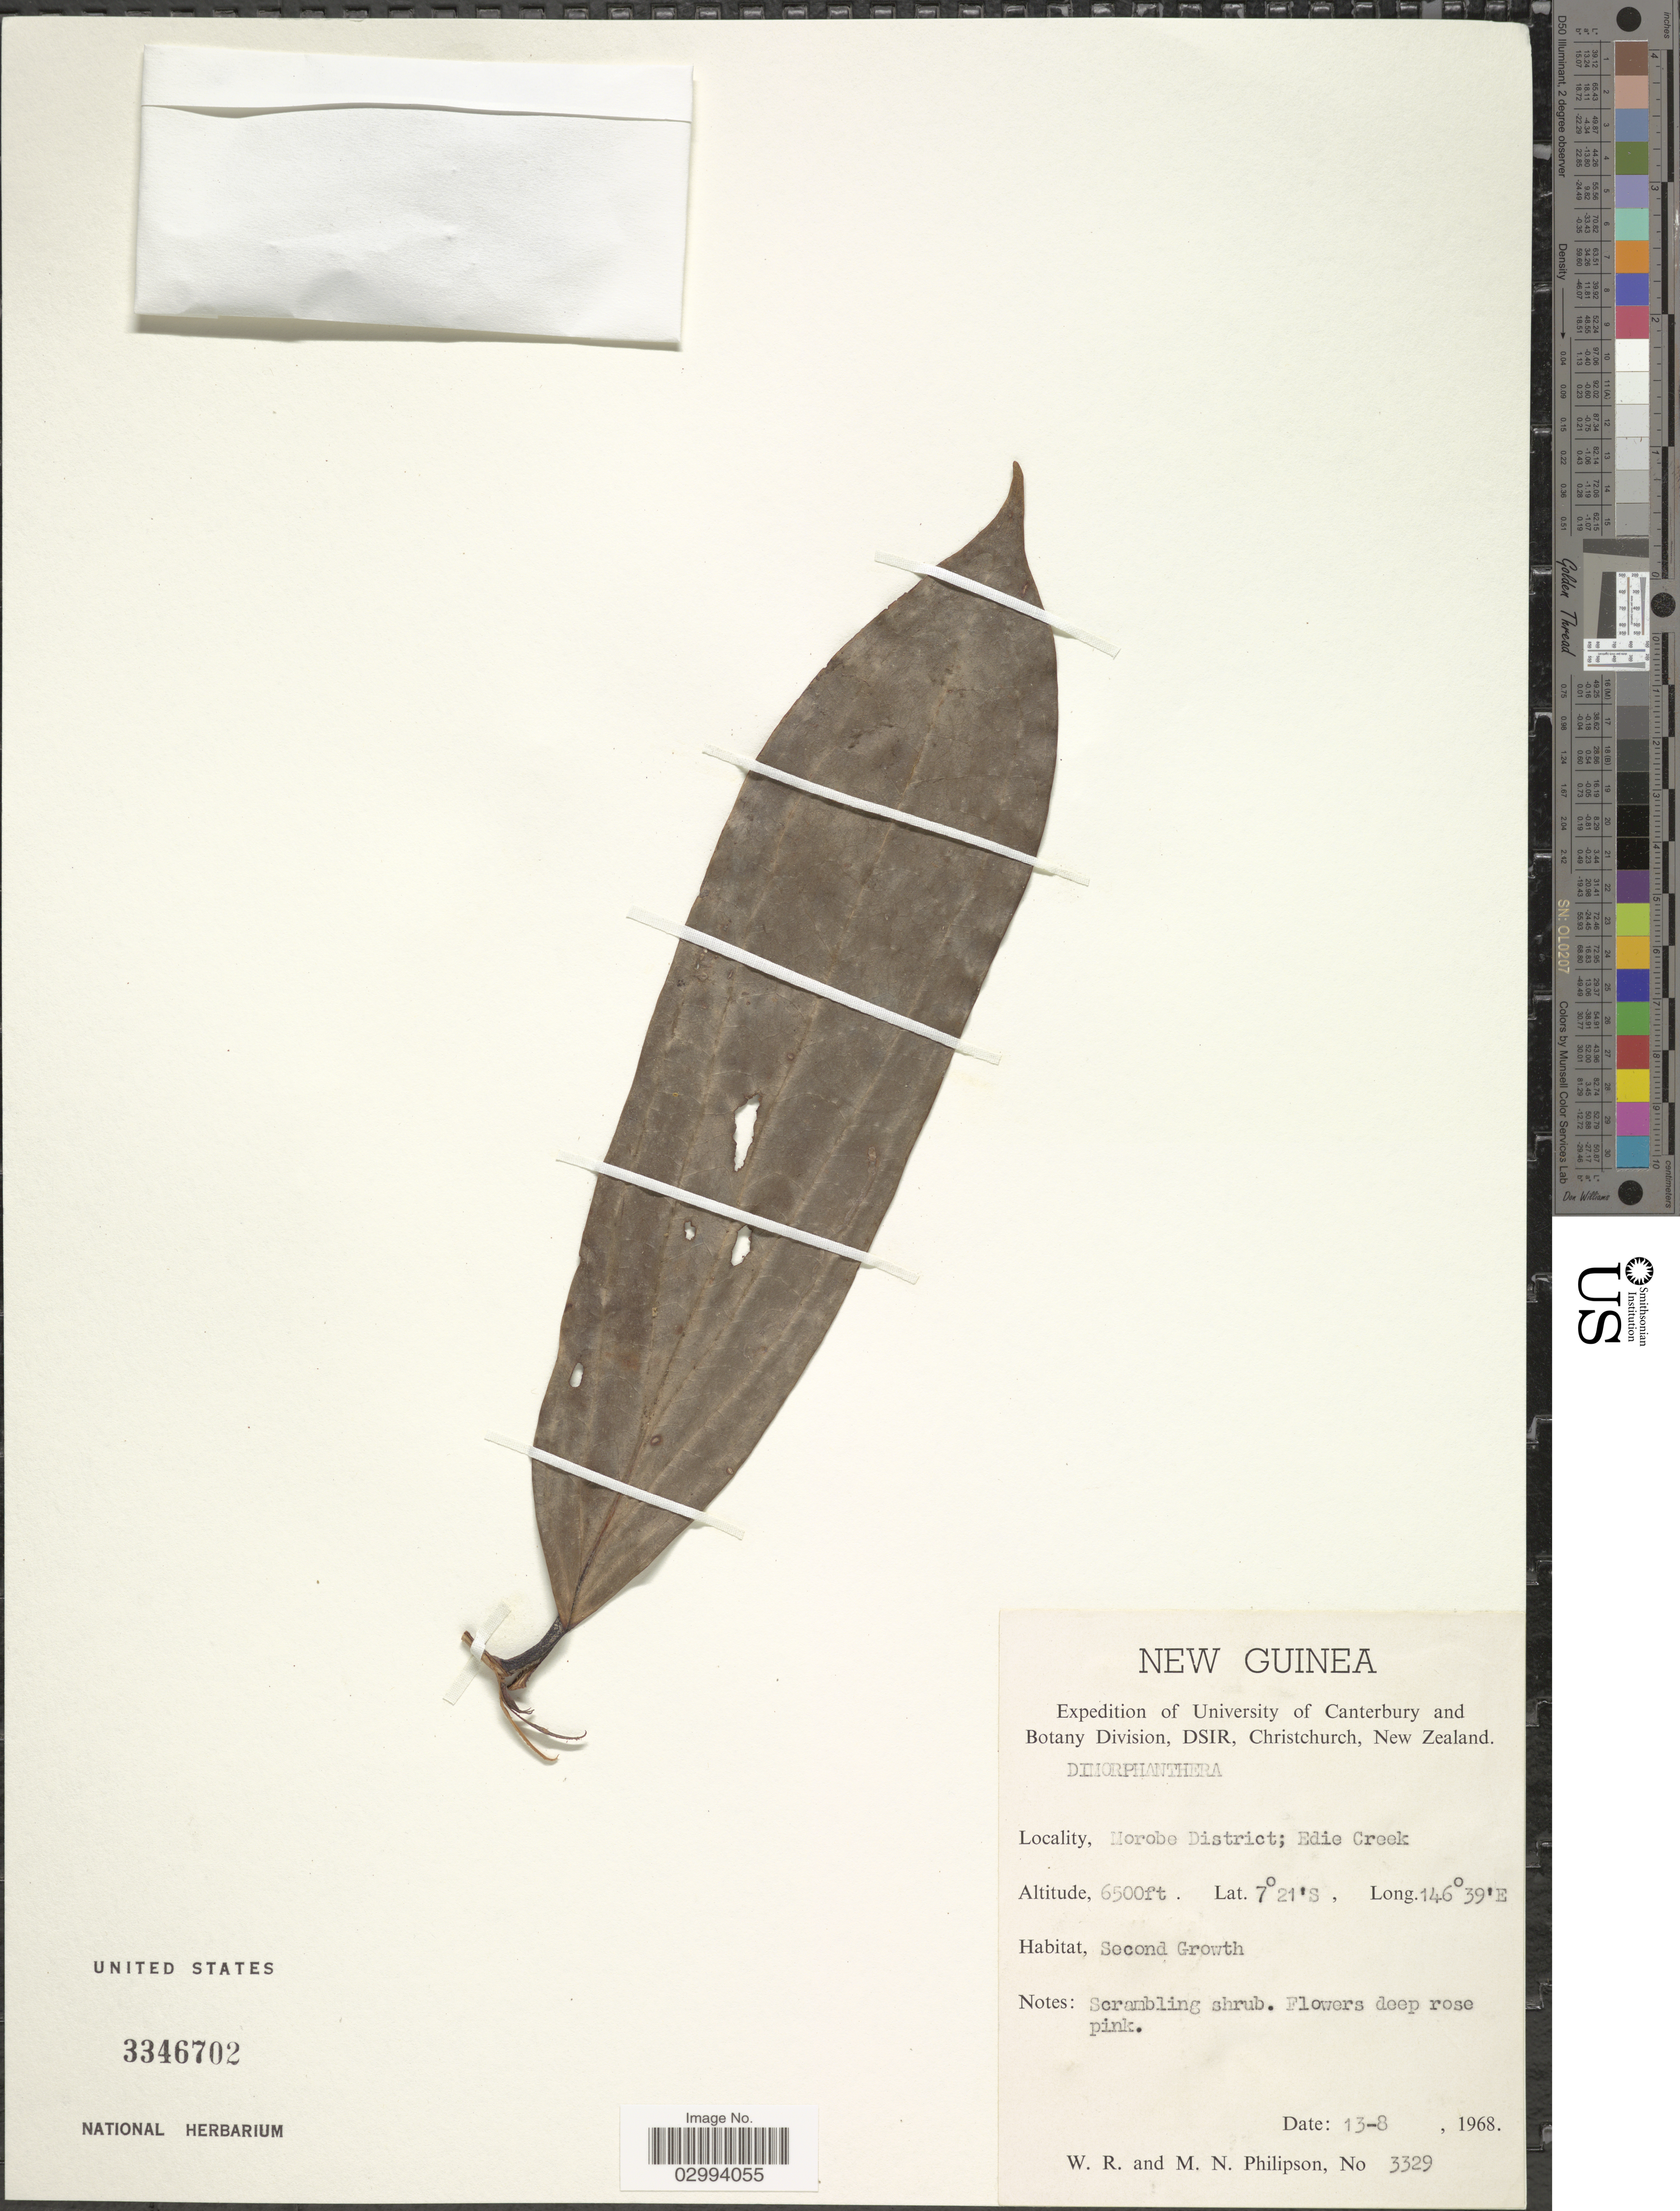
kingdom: Plantae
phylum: Tracheophyta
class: Magnoliopsida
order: Ericales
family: Ericaceae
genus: Dimorphanthera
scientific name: Dimorphanthera sp.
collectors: W. R. Philipson & M. Philipson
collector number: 3329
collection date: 1968-08-13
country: Papua New Guinea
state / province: Morobe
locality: New Guinea, Morobe District; Edie Creek.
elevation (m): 1981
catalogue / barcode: US 3346702